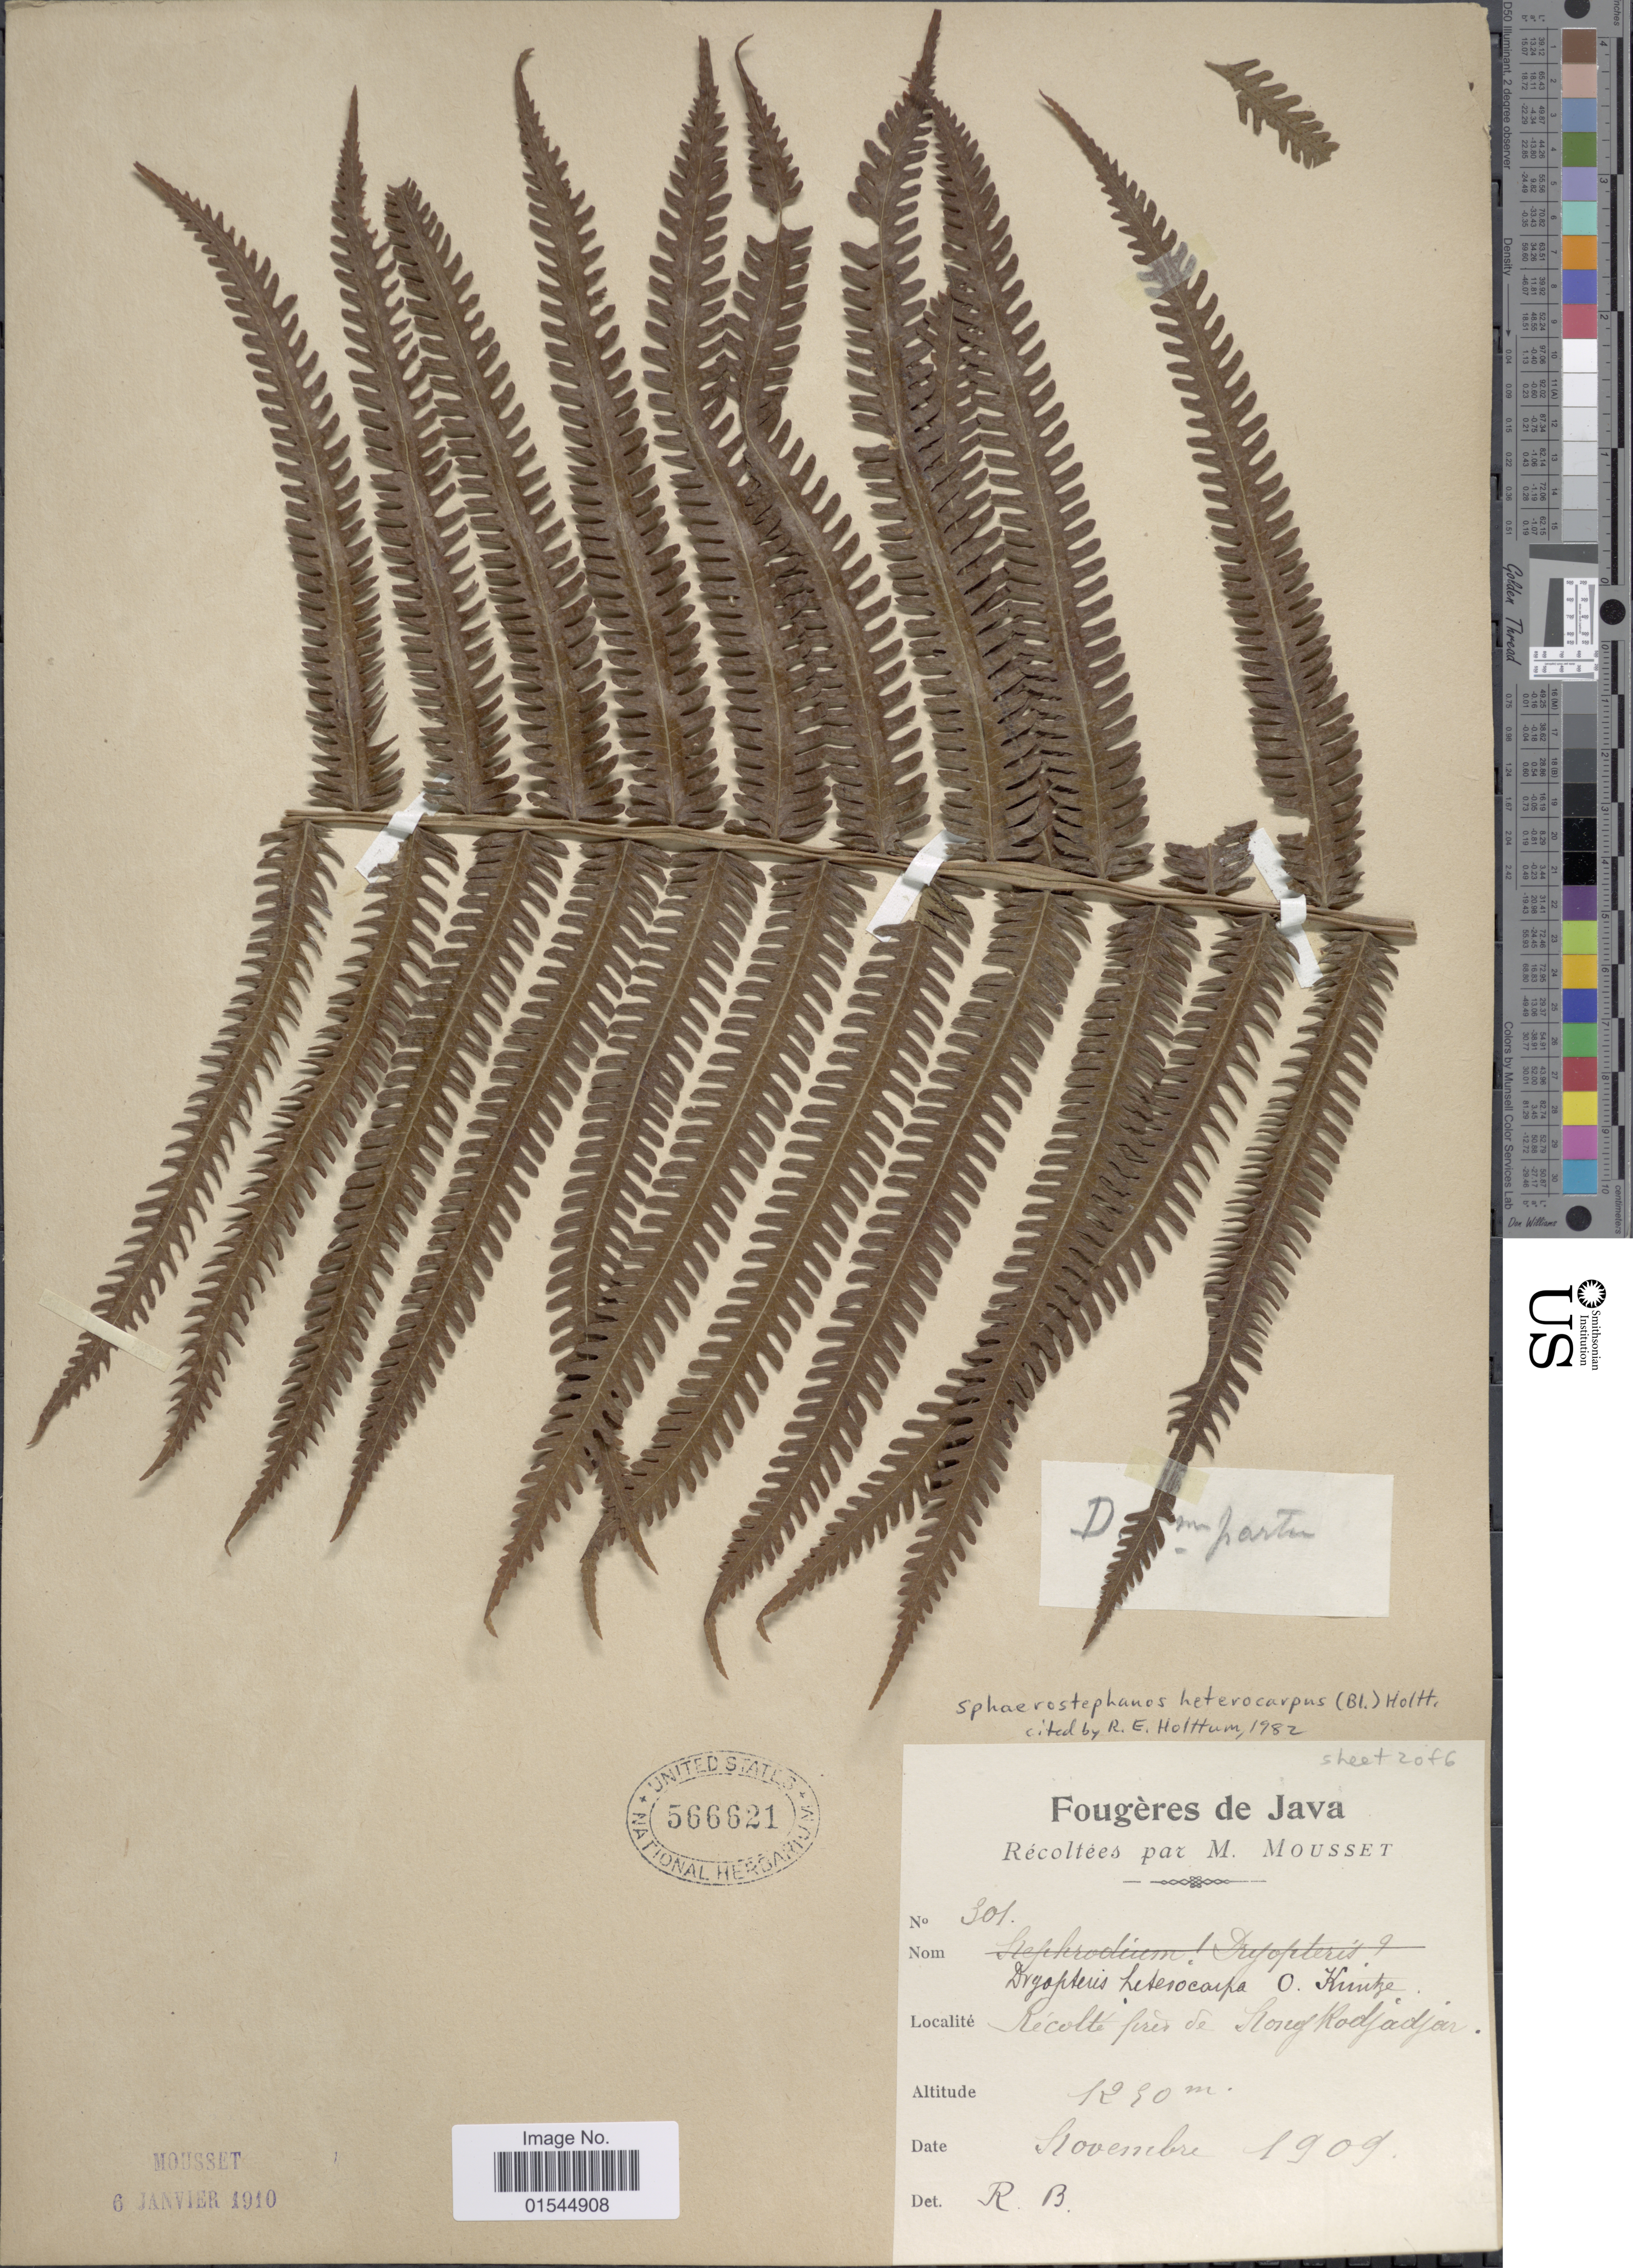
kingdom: Plantae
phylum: Tracheophyta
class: Polypodiopsida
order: Polypodiales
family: Thelypteridaceae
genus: Sphaerostephanos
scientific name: Sphaerostephanos heterocarpus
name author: (Blume) Holttum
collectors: M. Mousset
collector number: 301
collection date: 1909-11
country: Indonesia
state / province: Java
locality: Recolte pres de Nong Kodjadjar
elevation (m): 1250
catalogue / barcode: US 566621